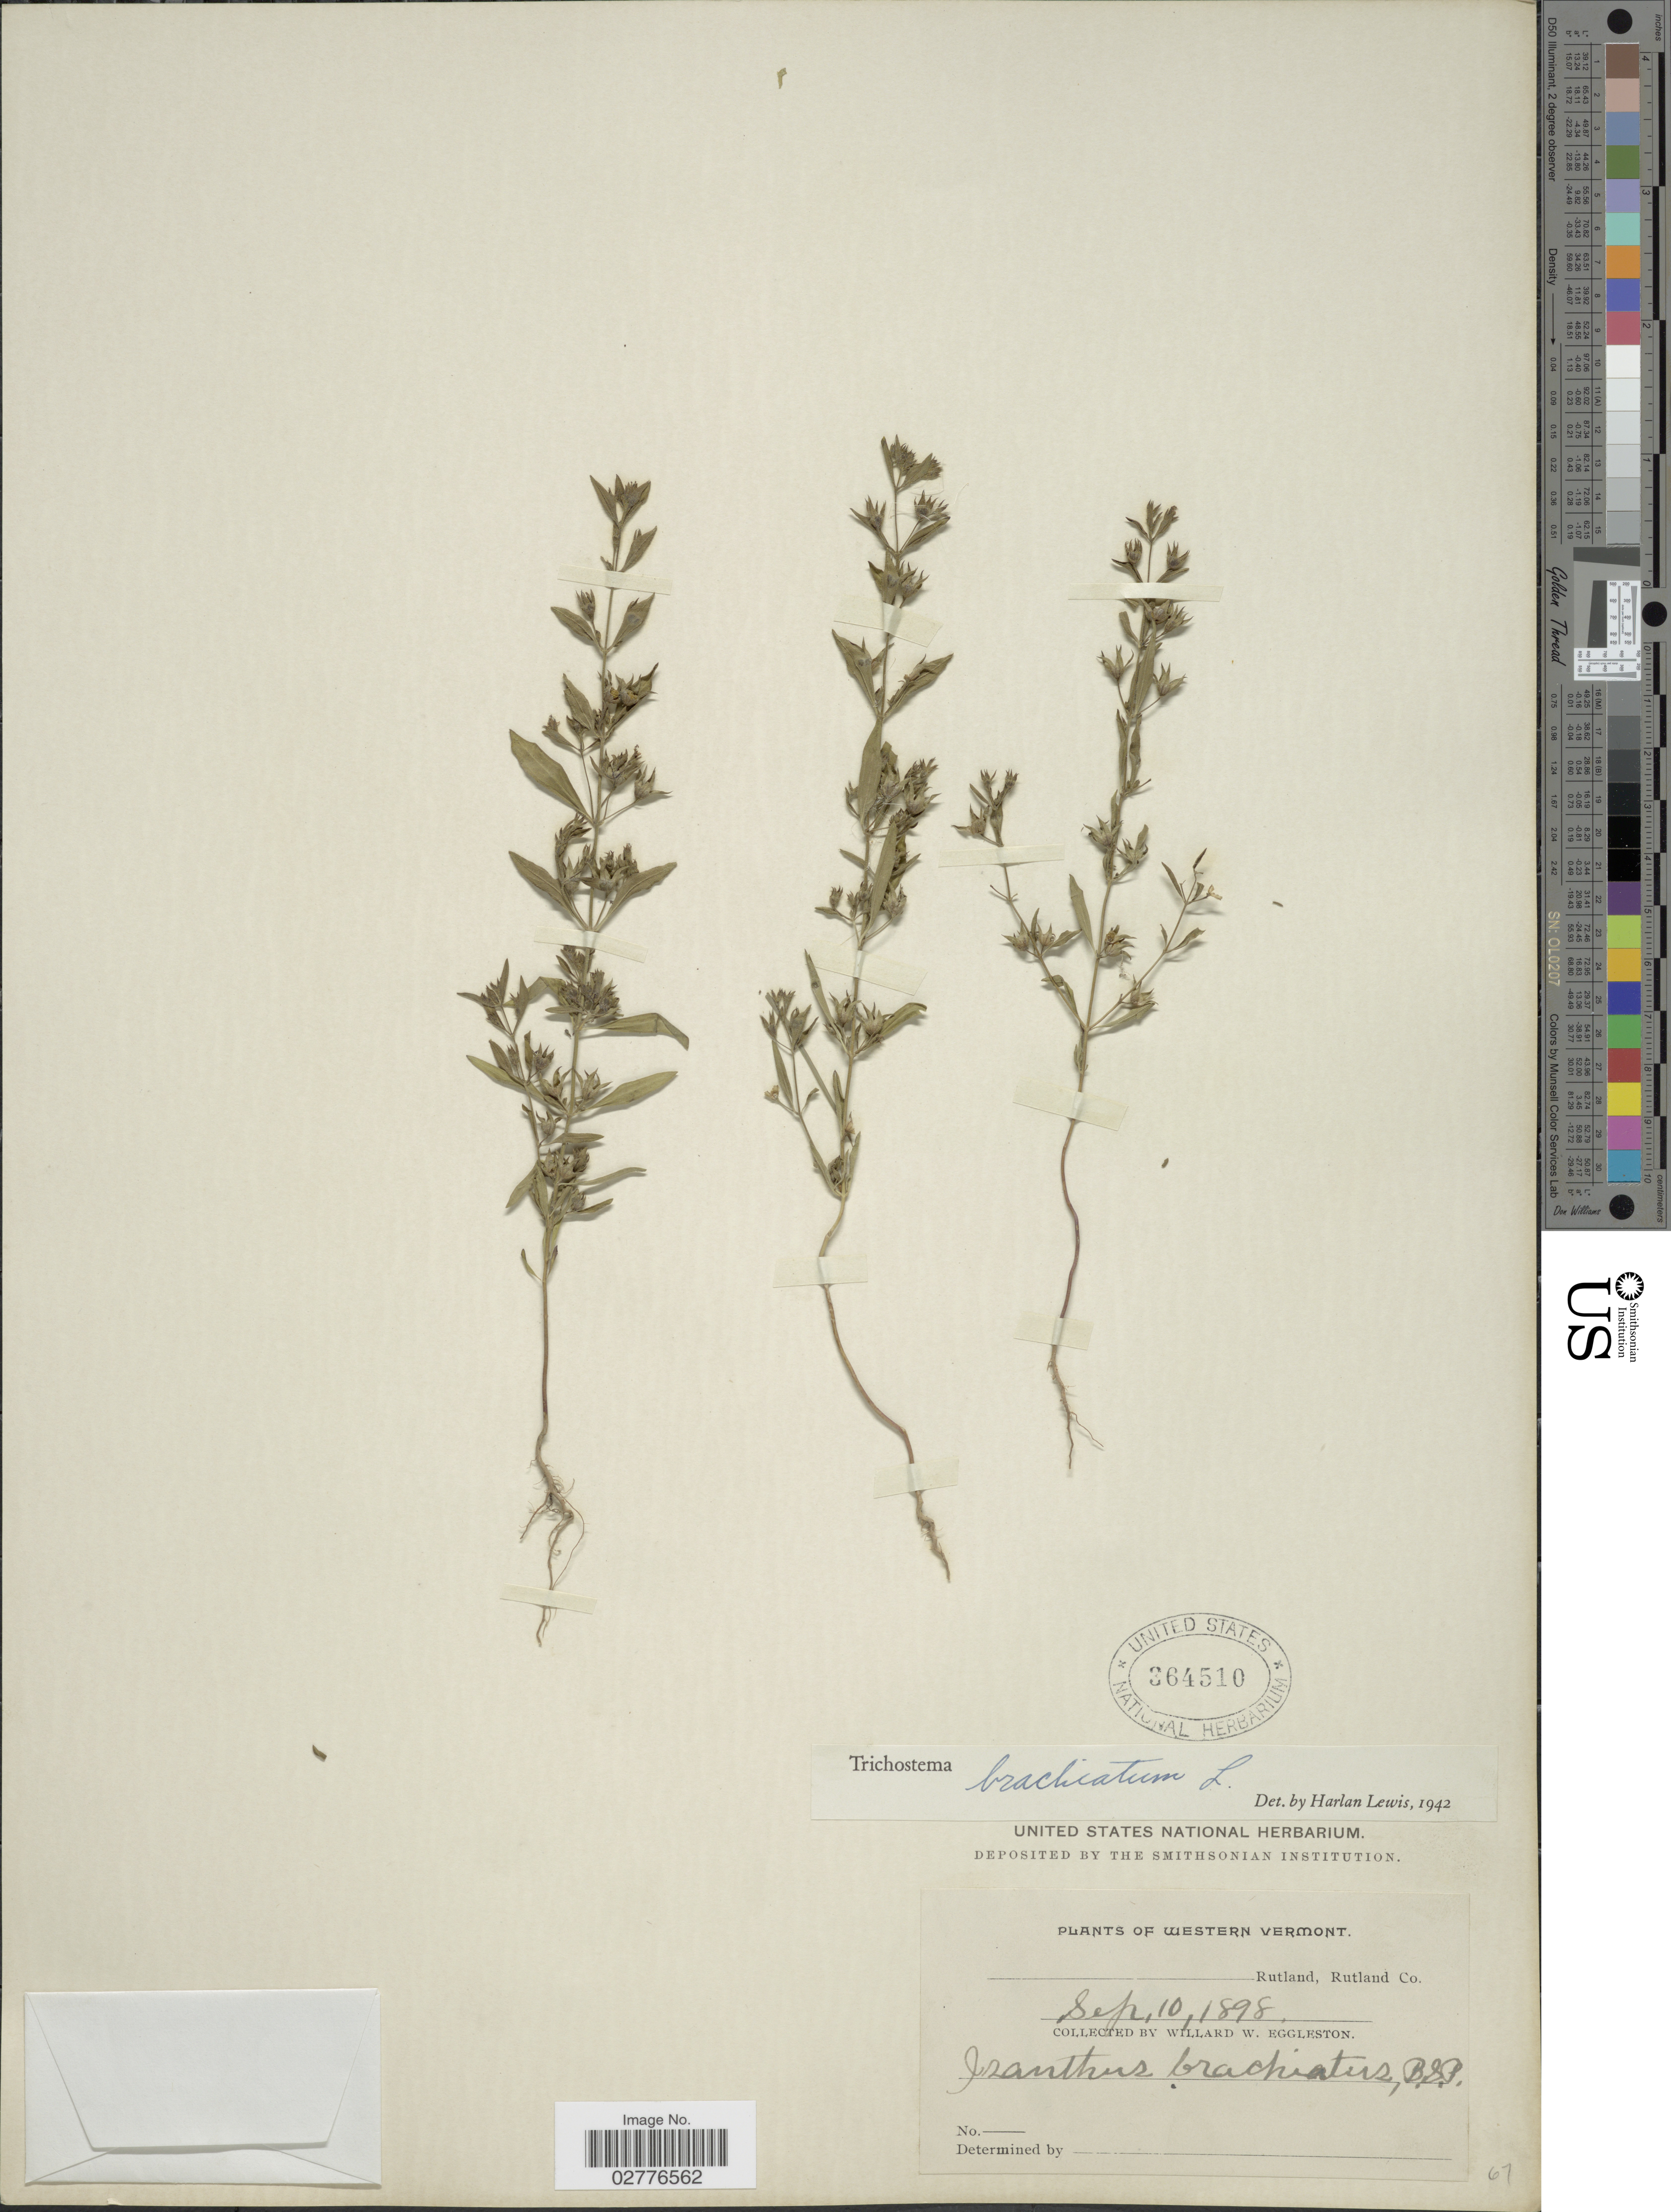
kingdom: Plantae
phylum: Tracheophyta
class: Magnoliopsida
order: Lamiales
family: Lamiaceae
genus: Trichostema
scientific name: Trichostema brachiatum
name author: L.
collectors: W. W. Eggleston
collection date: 1898-09-10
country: United States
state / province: Vermont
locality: Western Vermont. Rutland, Rutland Co.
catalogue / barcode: US 364510